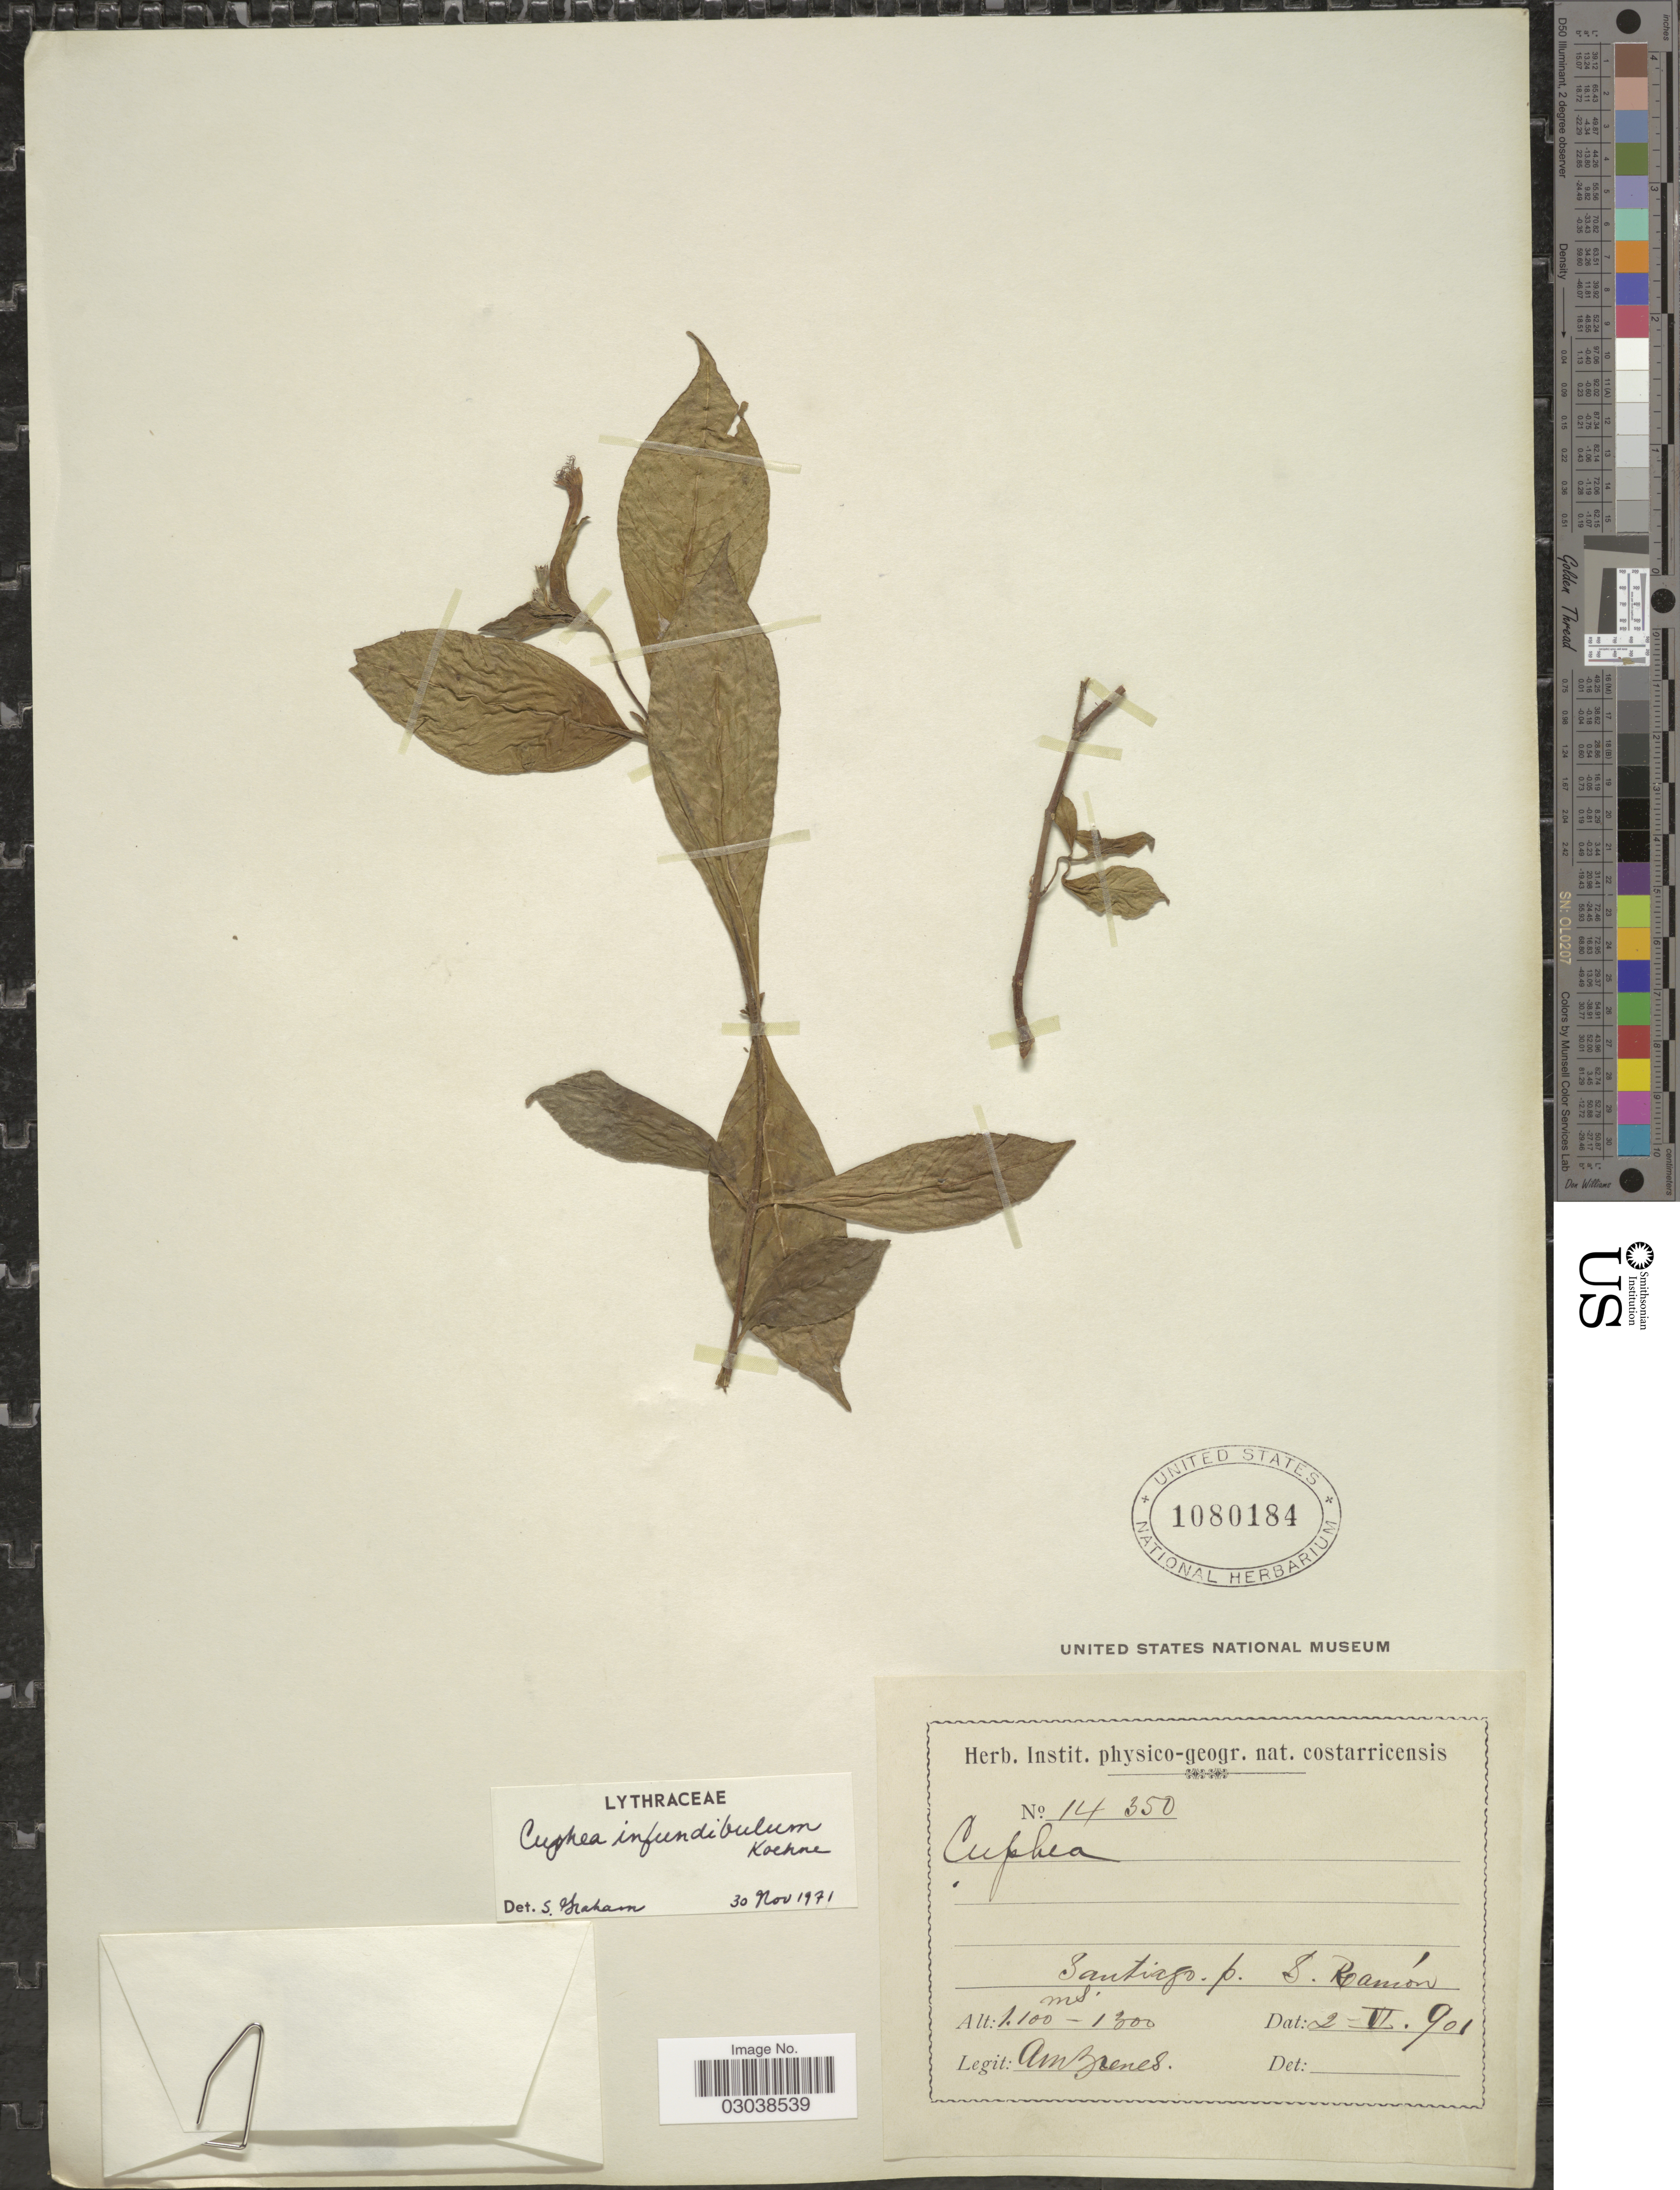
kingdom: Plantae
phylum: Tracheophyta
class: Magnoliopsida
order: Myrtales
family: Lythraceae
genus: Cuphea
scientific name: Cuphea infundibulum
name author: Koehne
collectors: A. Brenes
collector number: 14350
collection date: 1901-06-02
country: Costa Rica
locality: Santiago p. S. Ramón.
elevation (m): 1100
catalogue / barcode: US 1080184